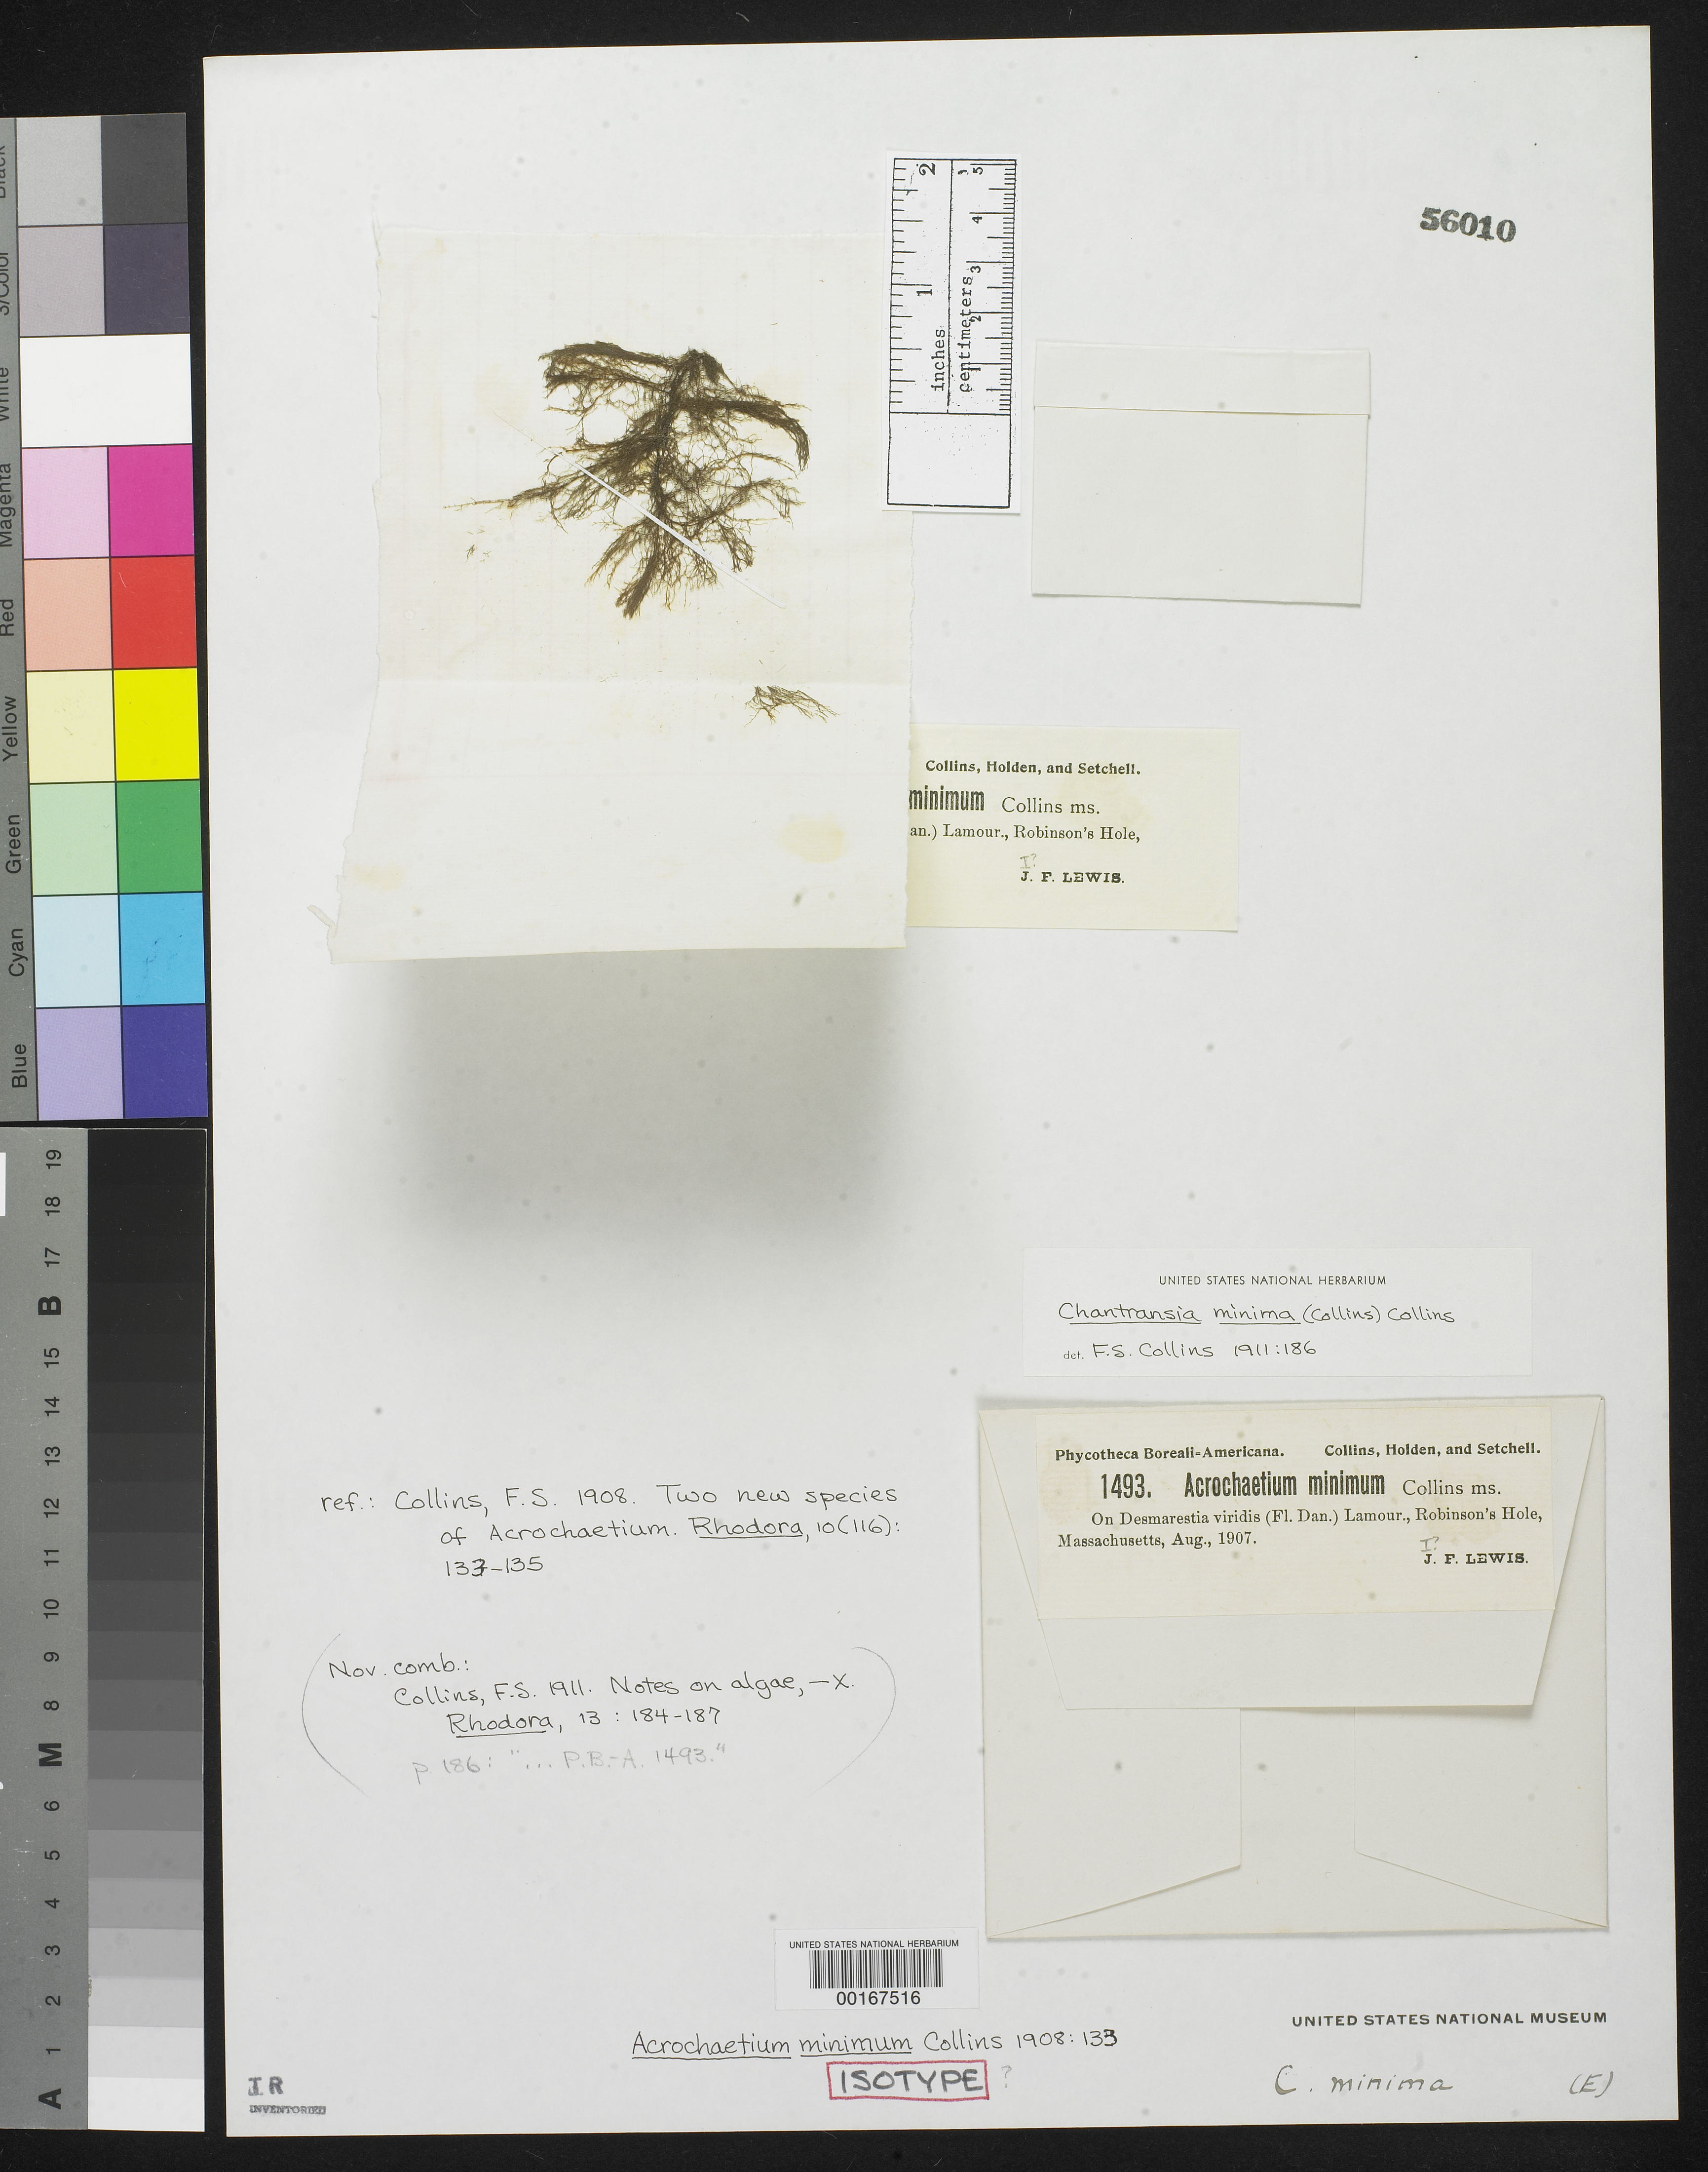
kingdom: Plantae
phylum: Rhodophyta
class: Florideophyceae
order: Acrochaetiales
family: Acrochaetiaceae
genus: Acrochaetium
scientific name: Acrochaetium minimum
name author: Collins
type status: Isotype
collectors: I. F. Lewis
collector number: PB-A 1493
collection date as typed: Aug 1907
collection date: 1907-08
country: United States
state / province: Massachusetts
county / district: Dukes County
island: Elizabeth Islands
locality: Robinsons Hole (Robinson's Hole).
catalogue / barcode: US 56010